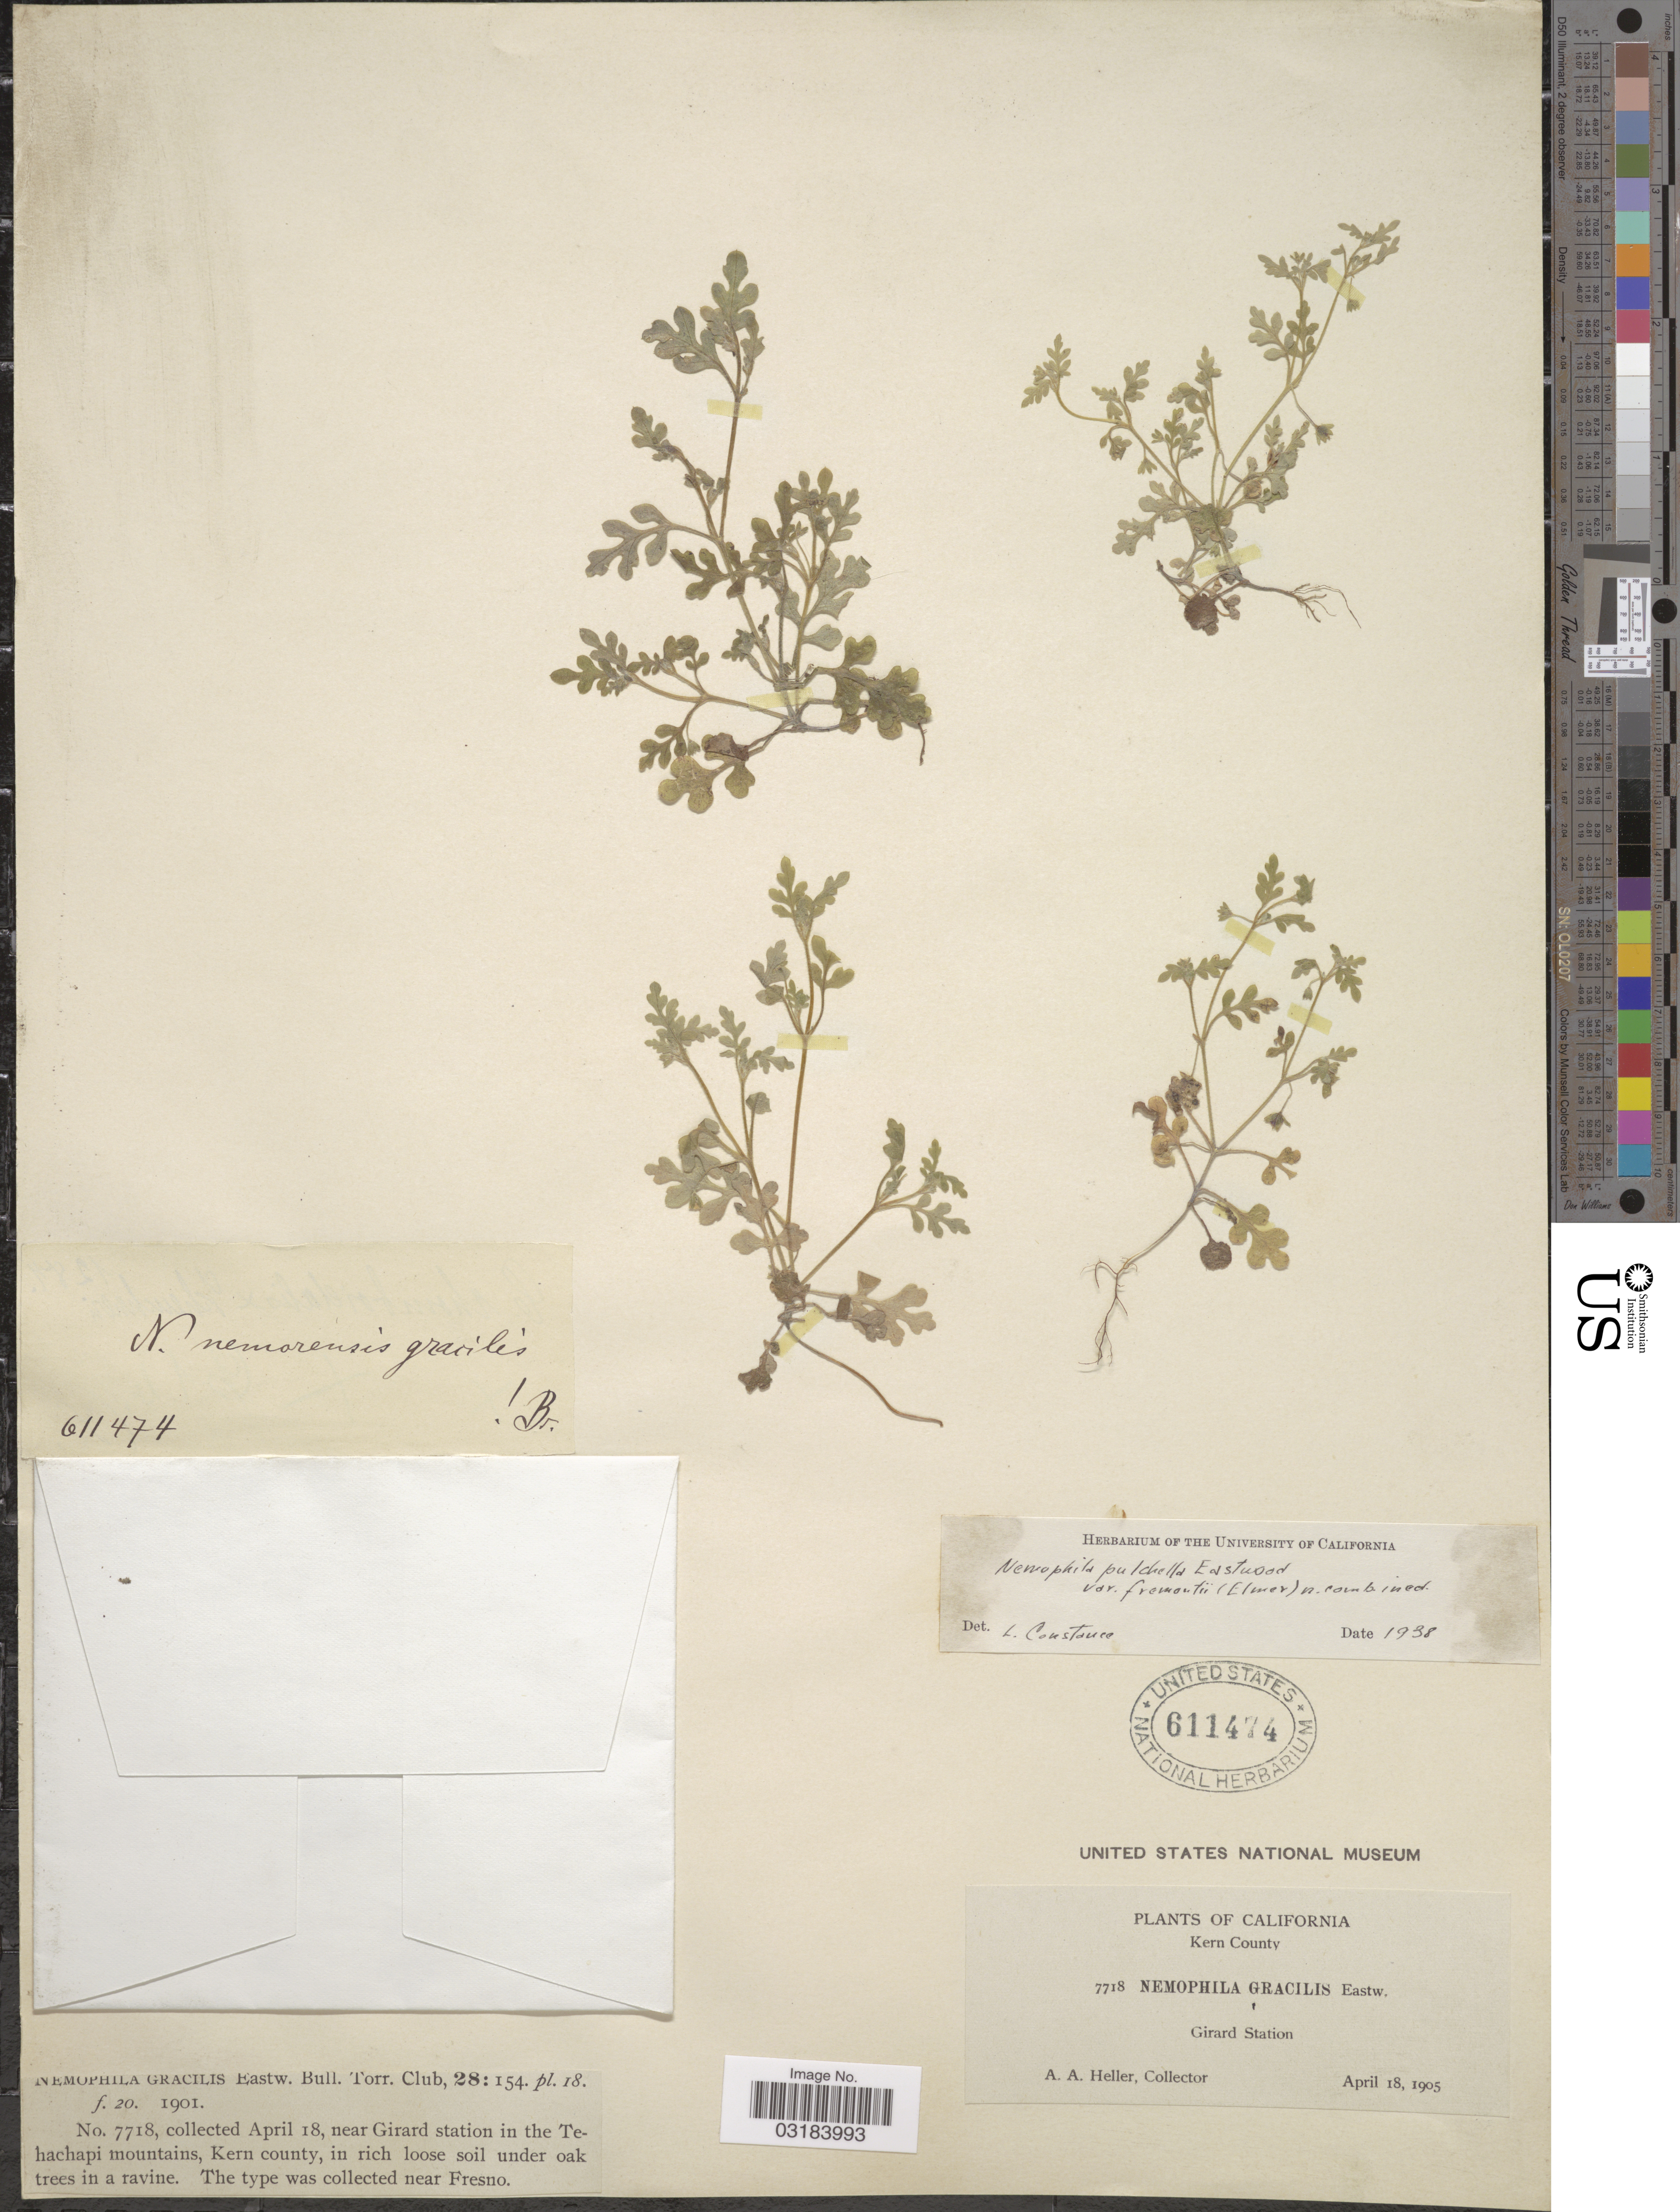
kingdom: Plantae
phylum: Tracheophyta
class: Magnoliopsida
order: Boraginales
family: Hydrophyllaceae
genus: Nemophila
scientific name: Nemophila pulchella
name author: Eastw.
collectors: A. A. Heller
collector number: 7718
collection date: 1905-04-18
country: United States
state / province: California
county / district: Kern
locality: Kern County, Girard Station, near Girard station in the Tehachapi mountains, Kern County.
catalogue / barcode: US 611474